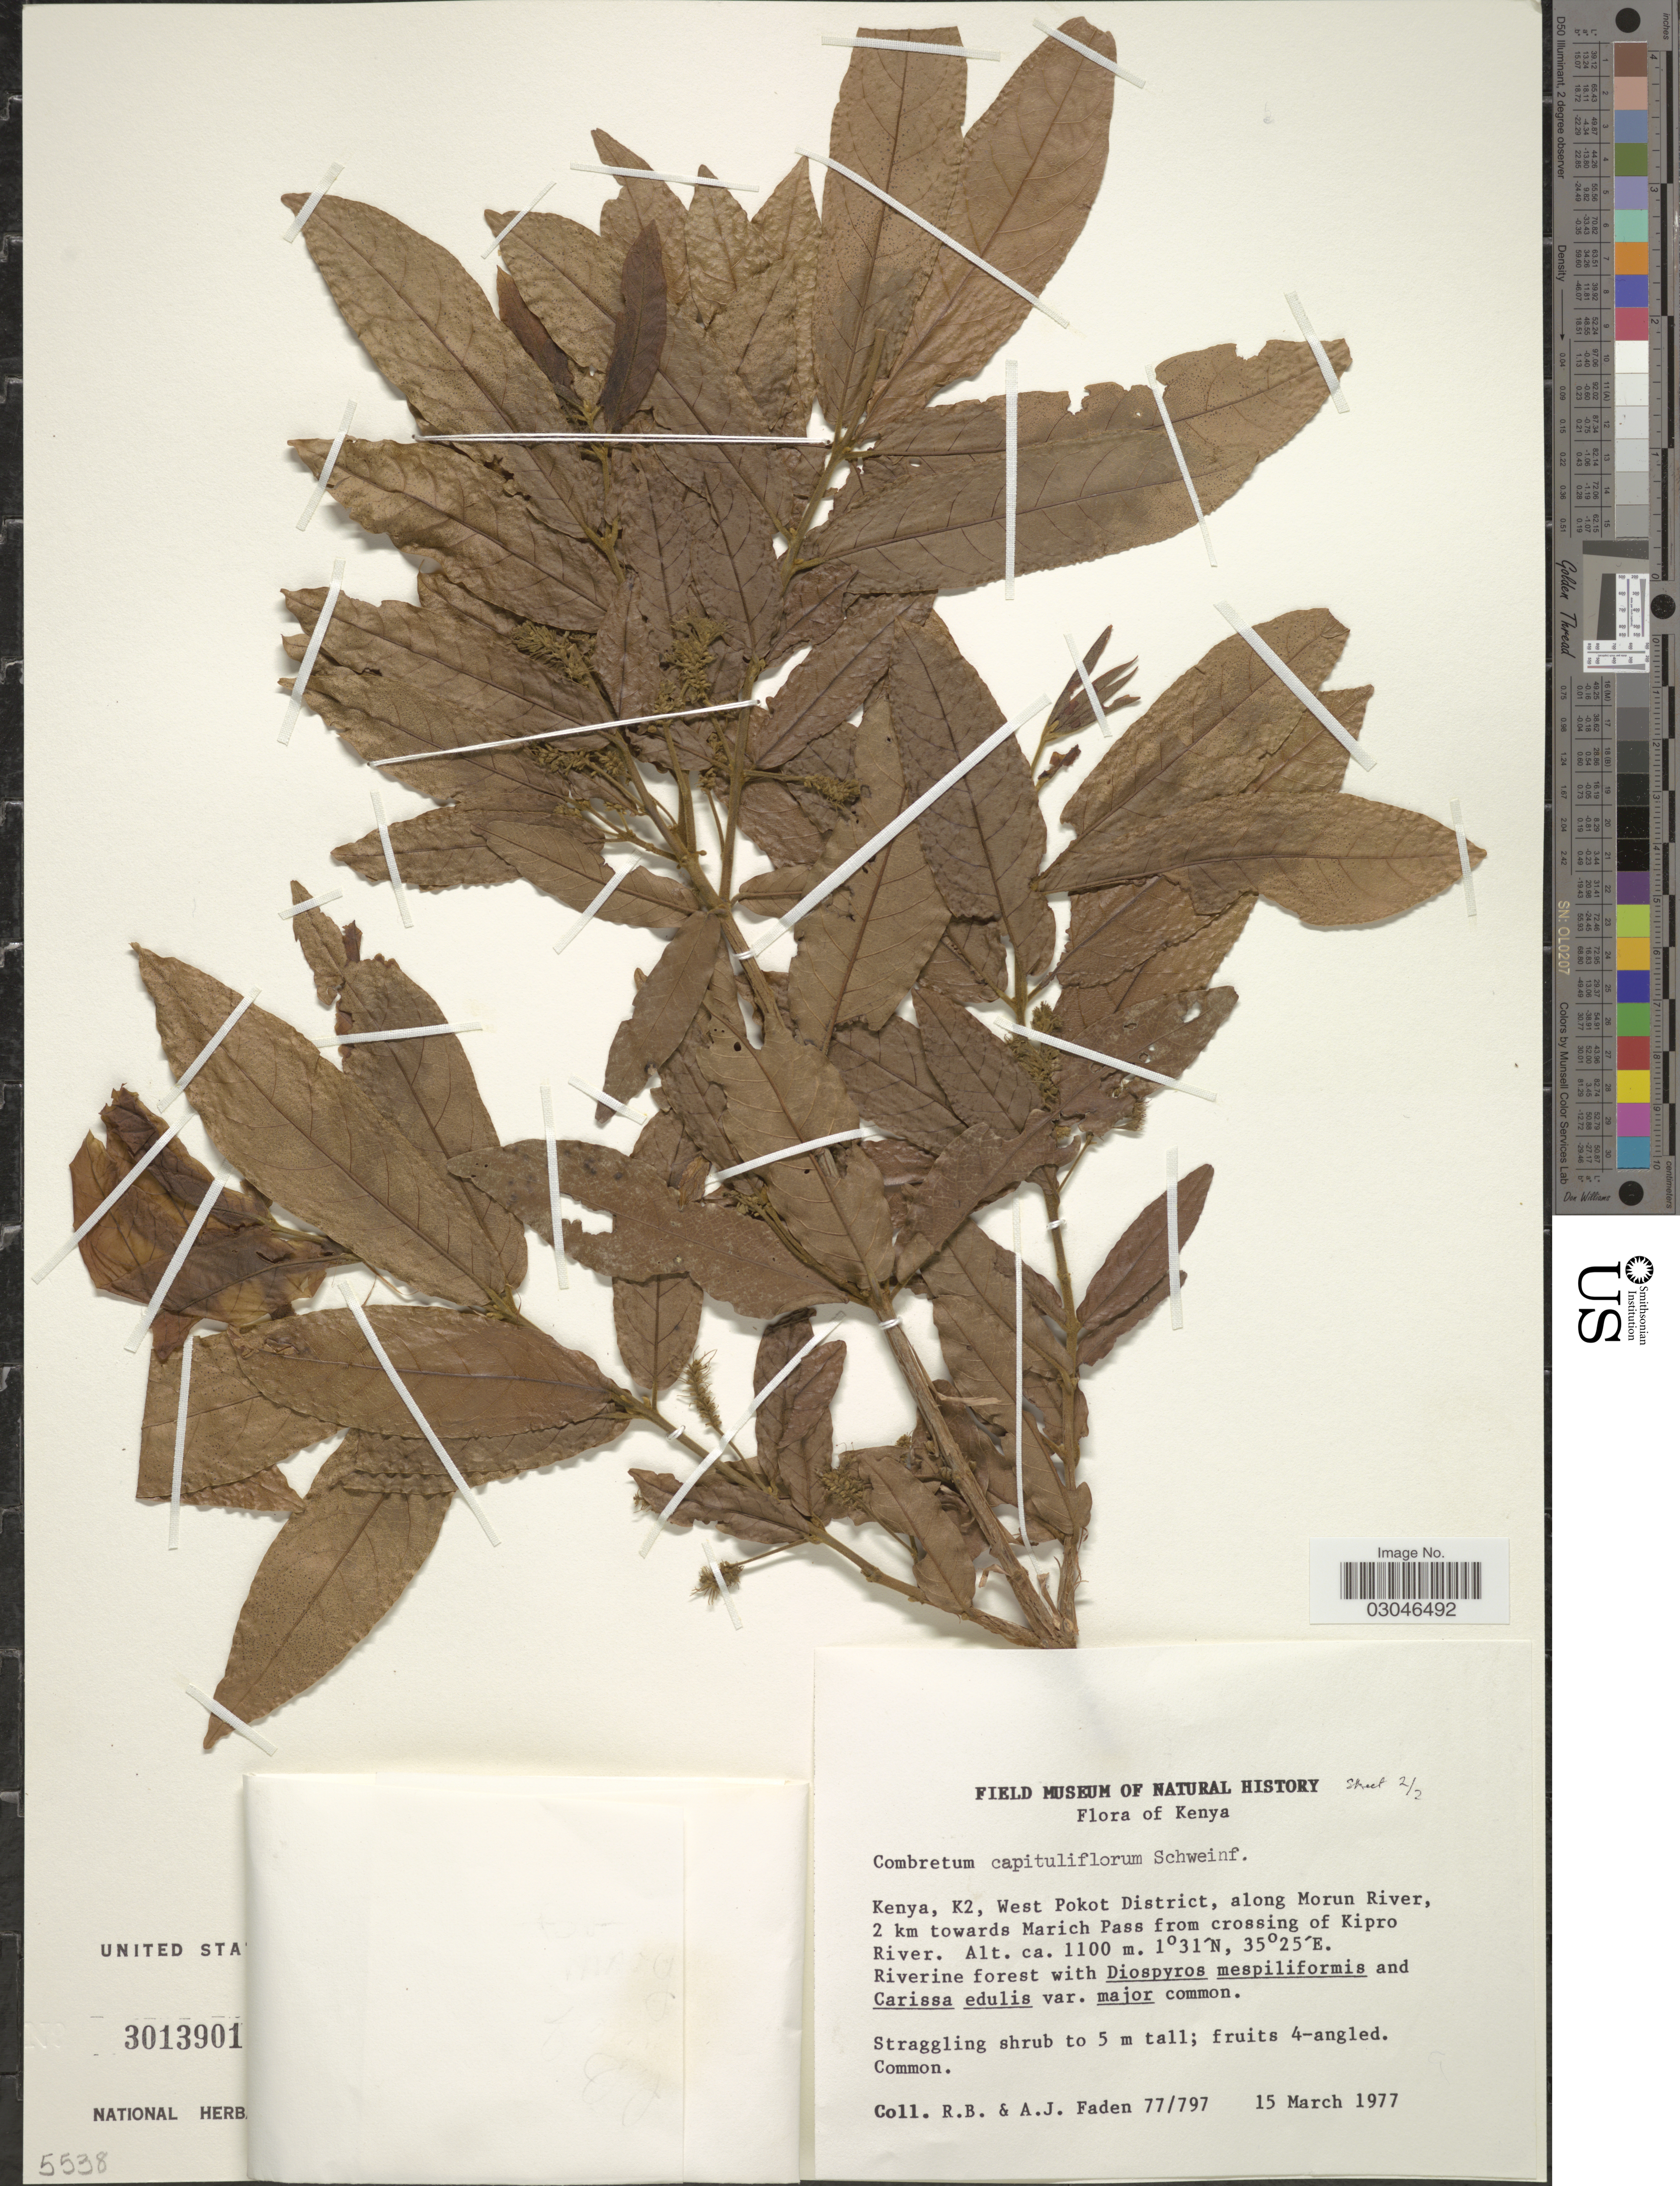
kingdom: Plantae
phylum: Tracheophyta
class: Magnoliopsida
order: Myrtales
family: Combretaceae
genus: Combretum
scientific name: Combretum capituliflorum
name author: Fenzl ex Schweinf.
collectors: R. B. Faden & A. J. Faden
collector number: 77/797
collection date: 1977-03-15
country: Kenya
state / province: West Pokot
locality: K2, West Pokot District, along Morun River, 2 km towards Marich Pass from crossing of Kipro River.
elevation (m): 1100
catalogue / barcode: US 3013901